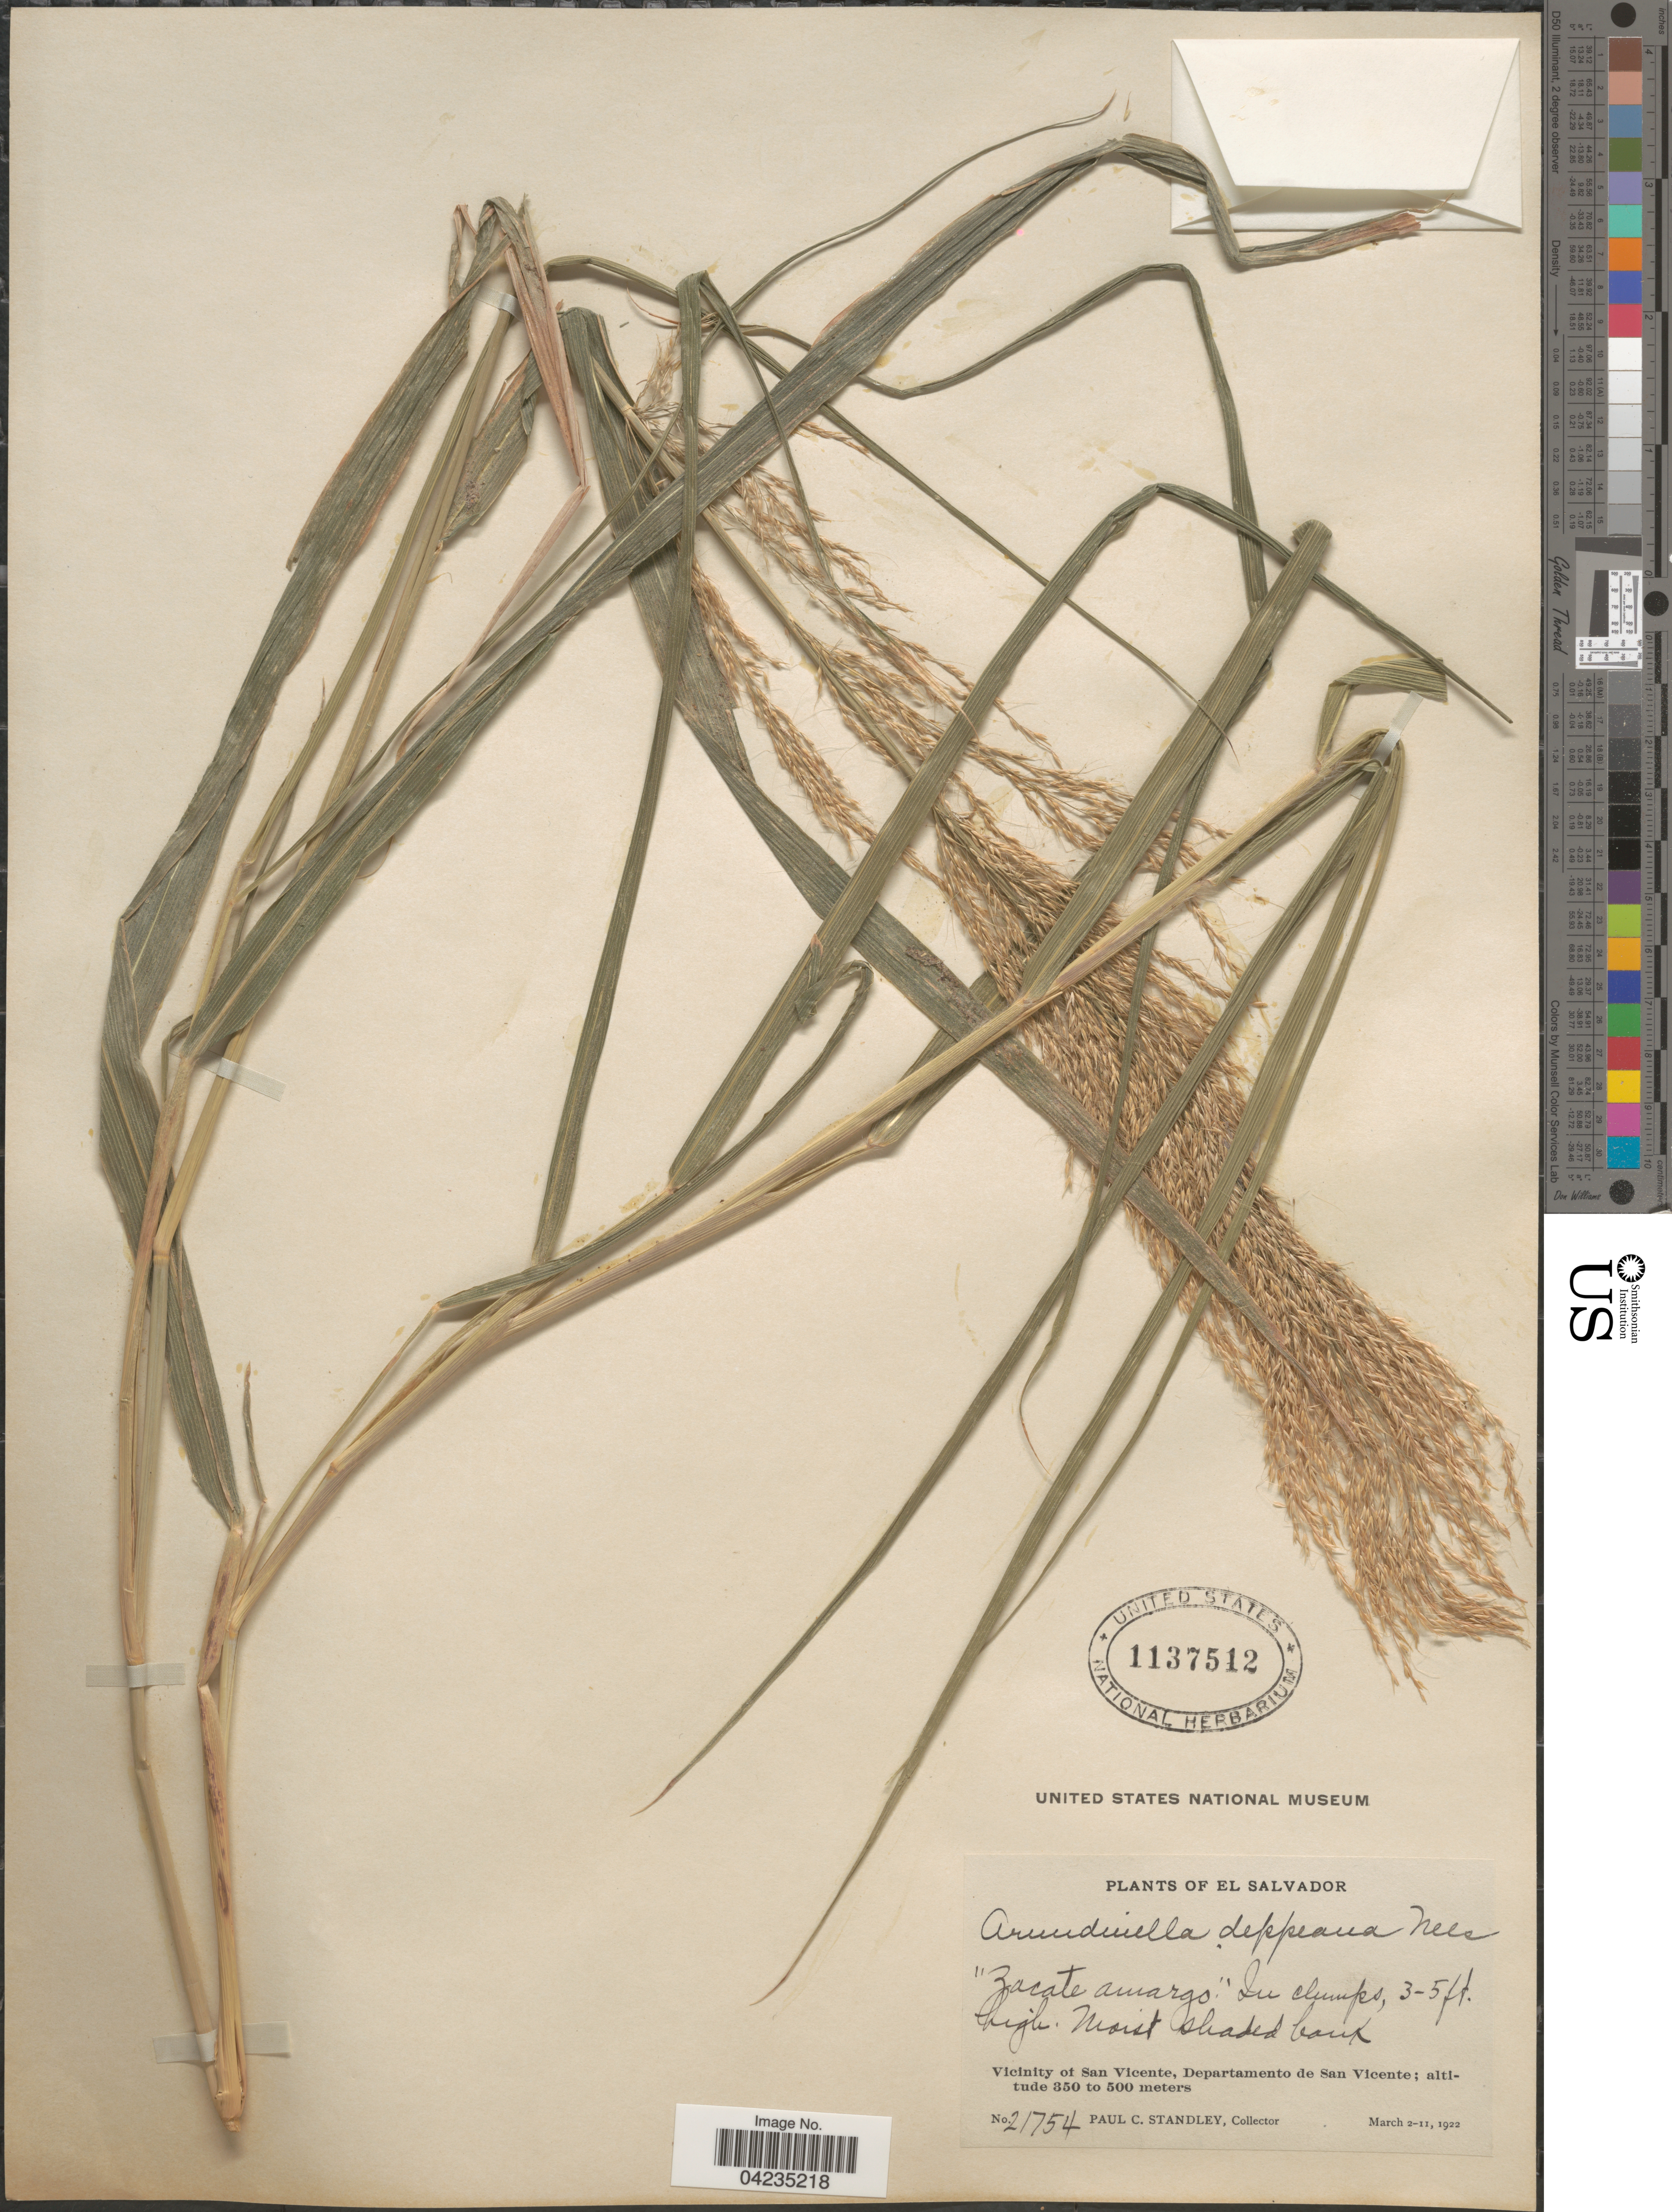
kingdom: Plantae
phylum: Tracheophyta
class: Liliopsida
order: Poales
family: Poaceae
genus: Arundinella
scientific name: Arundinella deppeana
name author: Nees ex Steud.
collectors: P. C. Standley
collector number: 21754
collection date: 1922-03-02/1922-03-11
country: El Salvador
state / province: San Vincente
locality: Vicinity of San Vicente, Departamento de San Vicente.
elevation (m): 350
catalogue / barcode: US 1137512